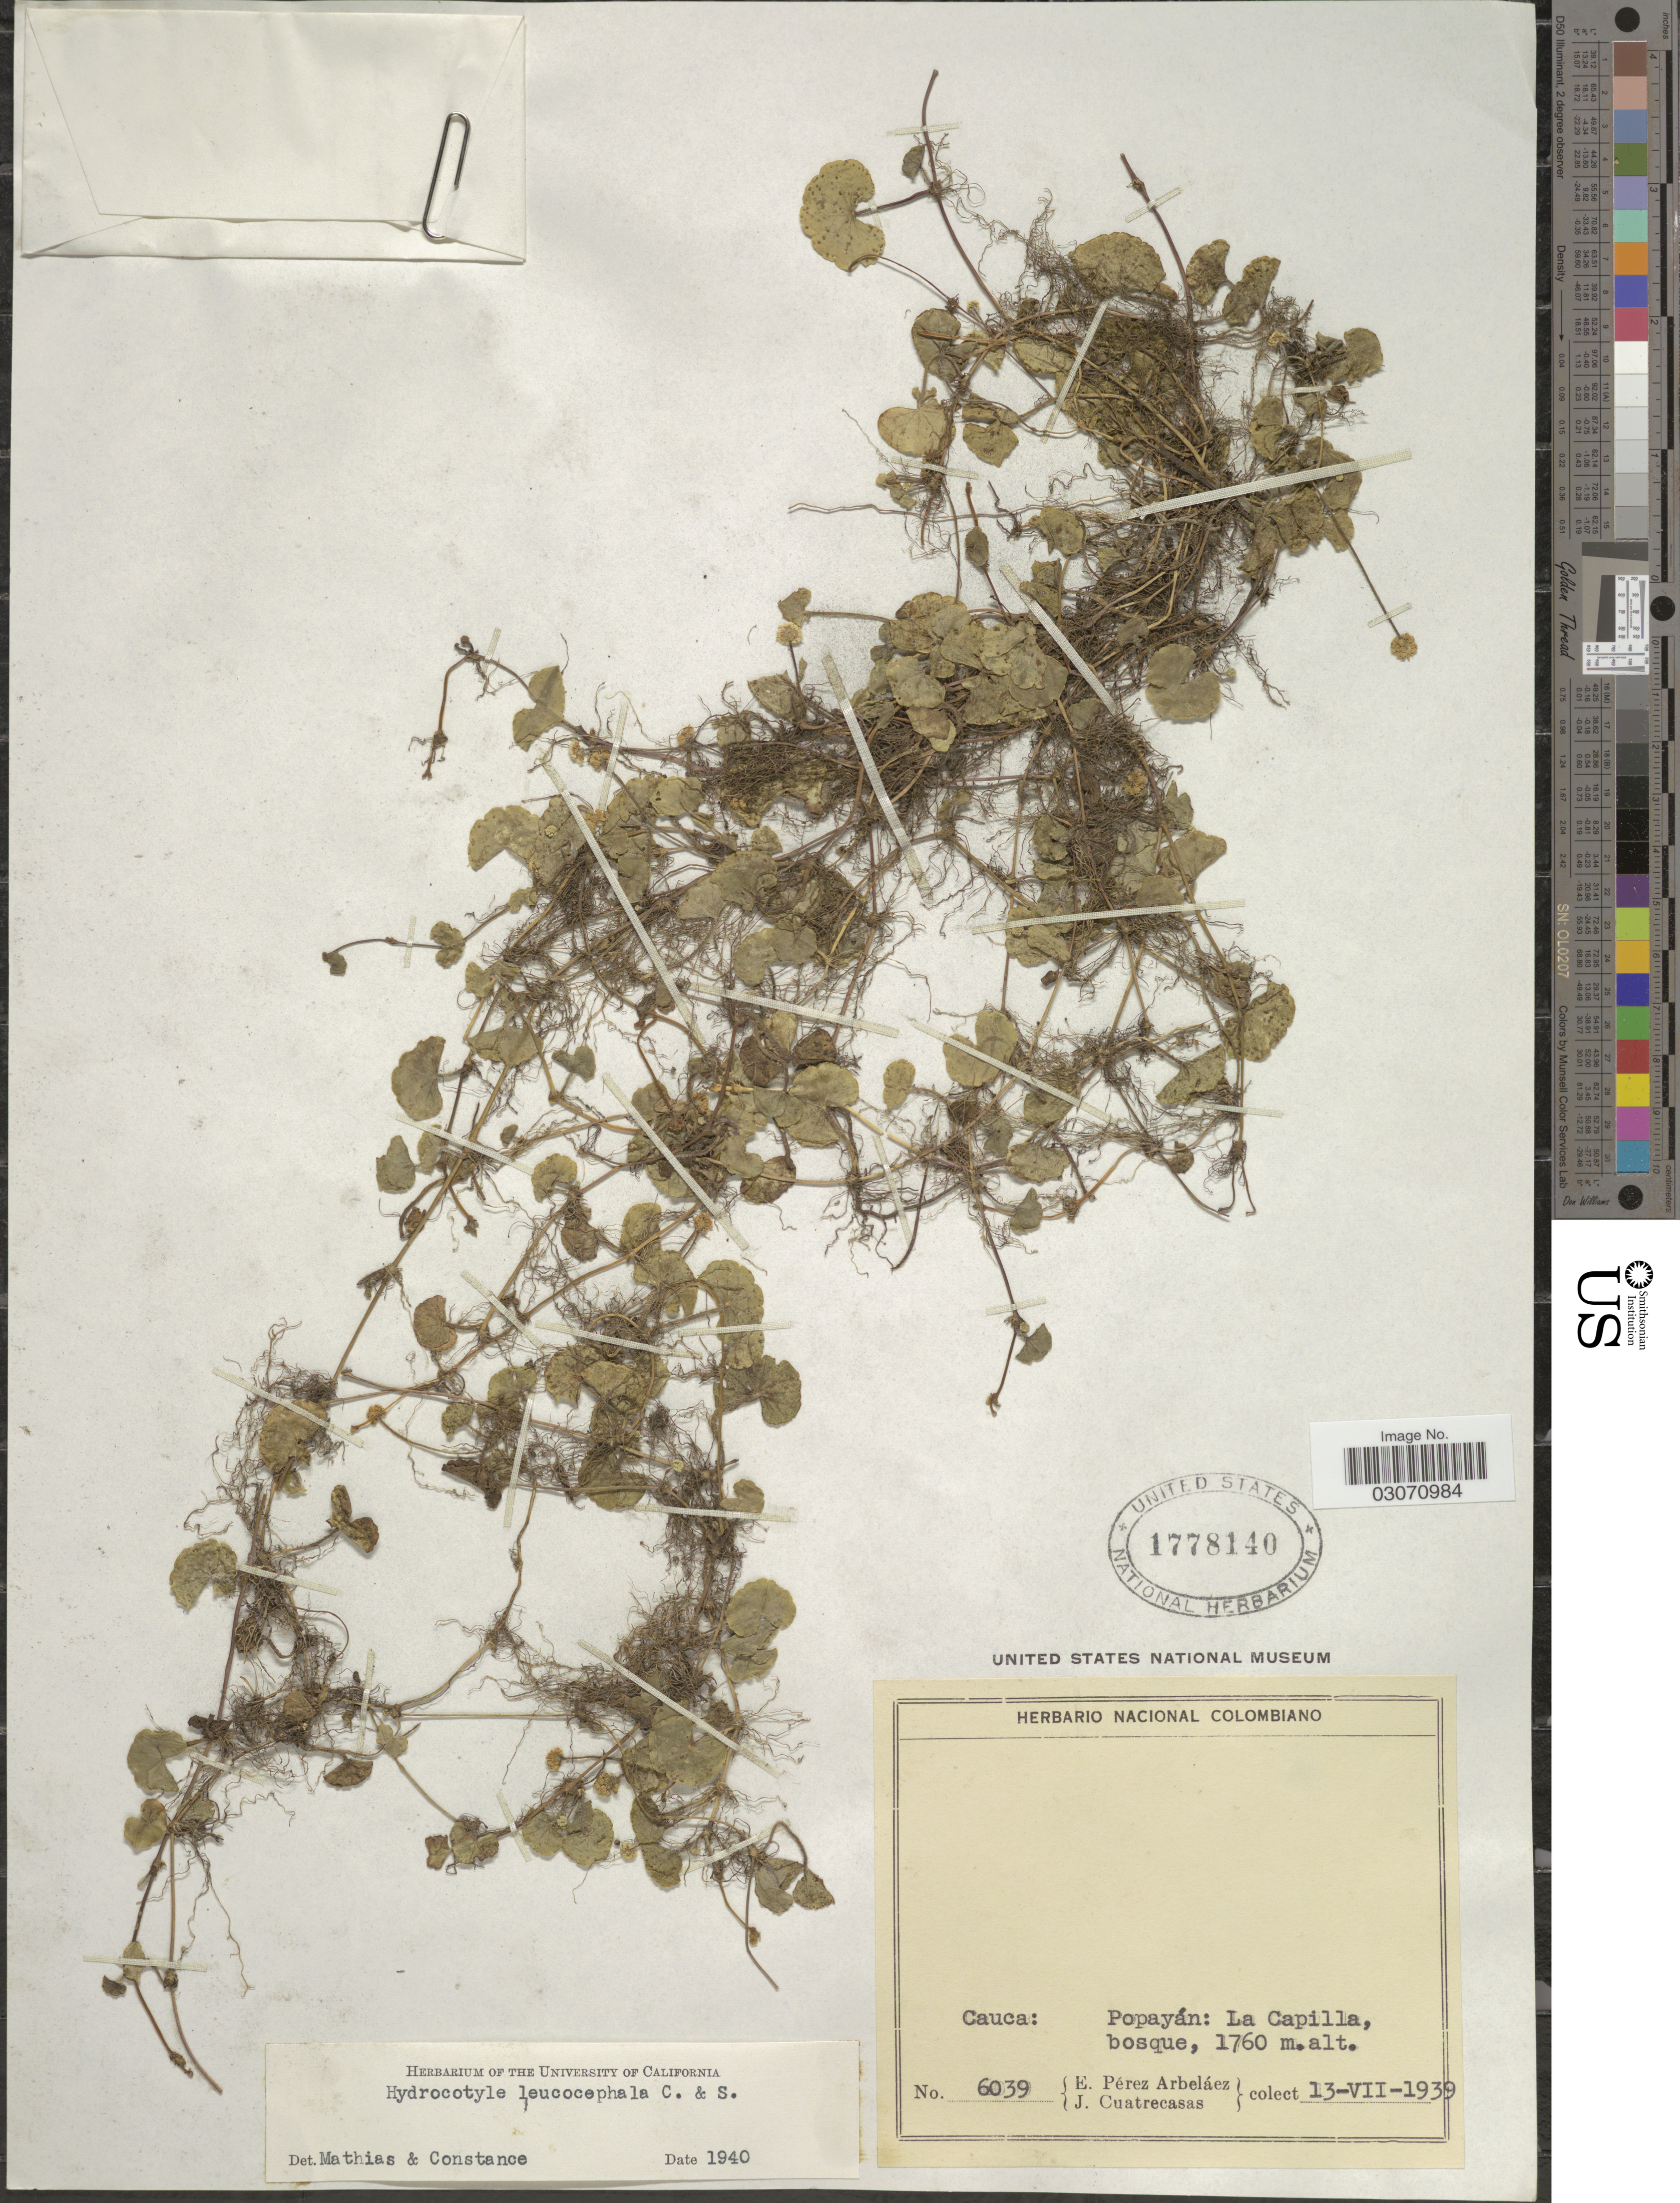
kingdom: Plantae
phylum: Tracheophyta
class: Magnoliopsida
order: Apiales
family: Araliaceae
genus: Hydrocotyle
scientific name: Hydrocotyle leucocephala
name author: Cham. & Schltdl.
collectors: E. Pérez Arbeláez & J. Cuatrecasas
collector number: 6039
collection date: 1939-07-13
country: Colombia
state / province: Cauca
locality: Popayán: La Capilla.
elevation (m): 1760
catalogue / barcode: US 1778140